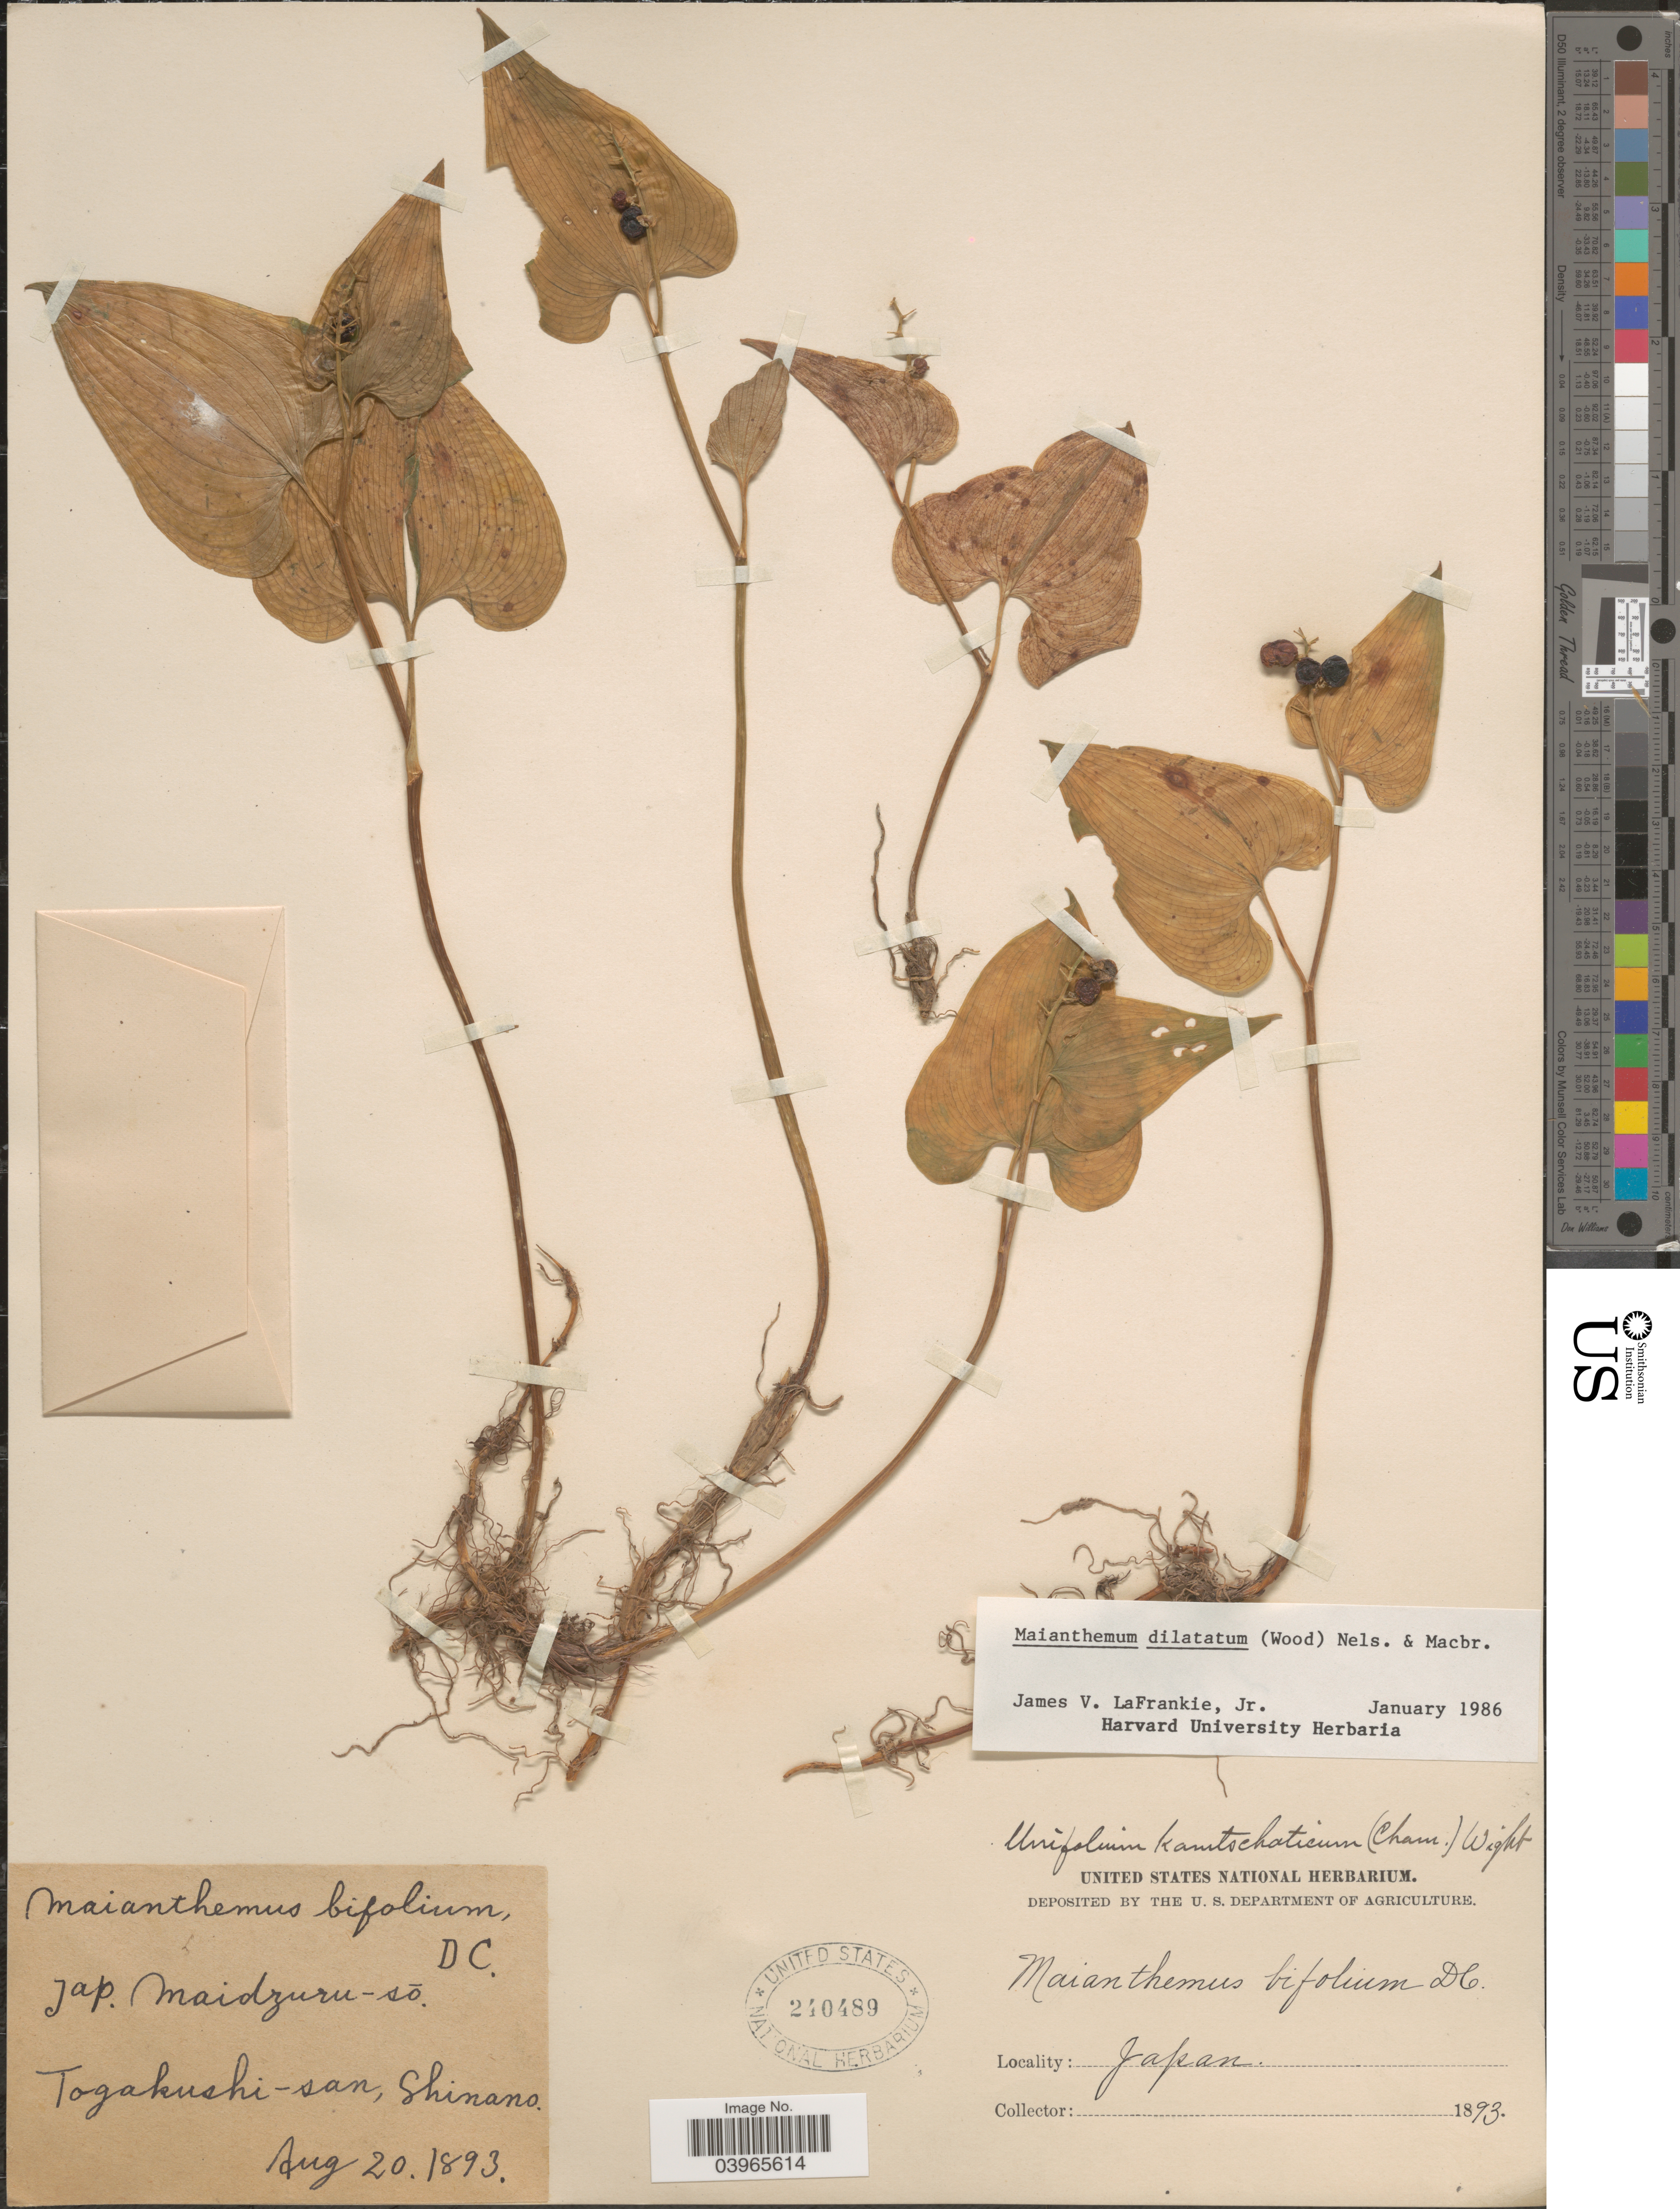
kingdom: Plantae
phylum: Tracheophyta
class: Liliopsida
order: Asparagales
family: Asparagaceae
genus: Maianthemum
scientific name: Maianthemum dilatatum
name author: (Alph. Wood) A. Nelson & J.F. Macbr.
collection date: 1893-08-20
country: Japan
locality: Togakushi-san, Shinano.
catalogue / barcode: US 240489